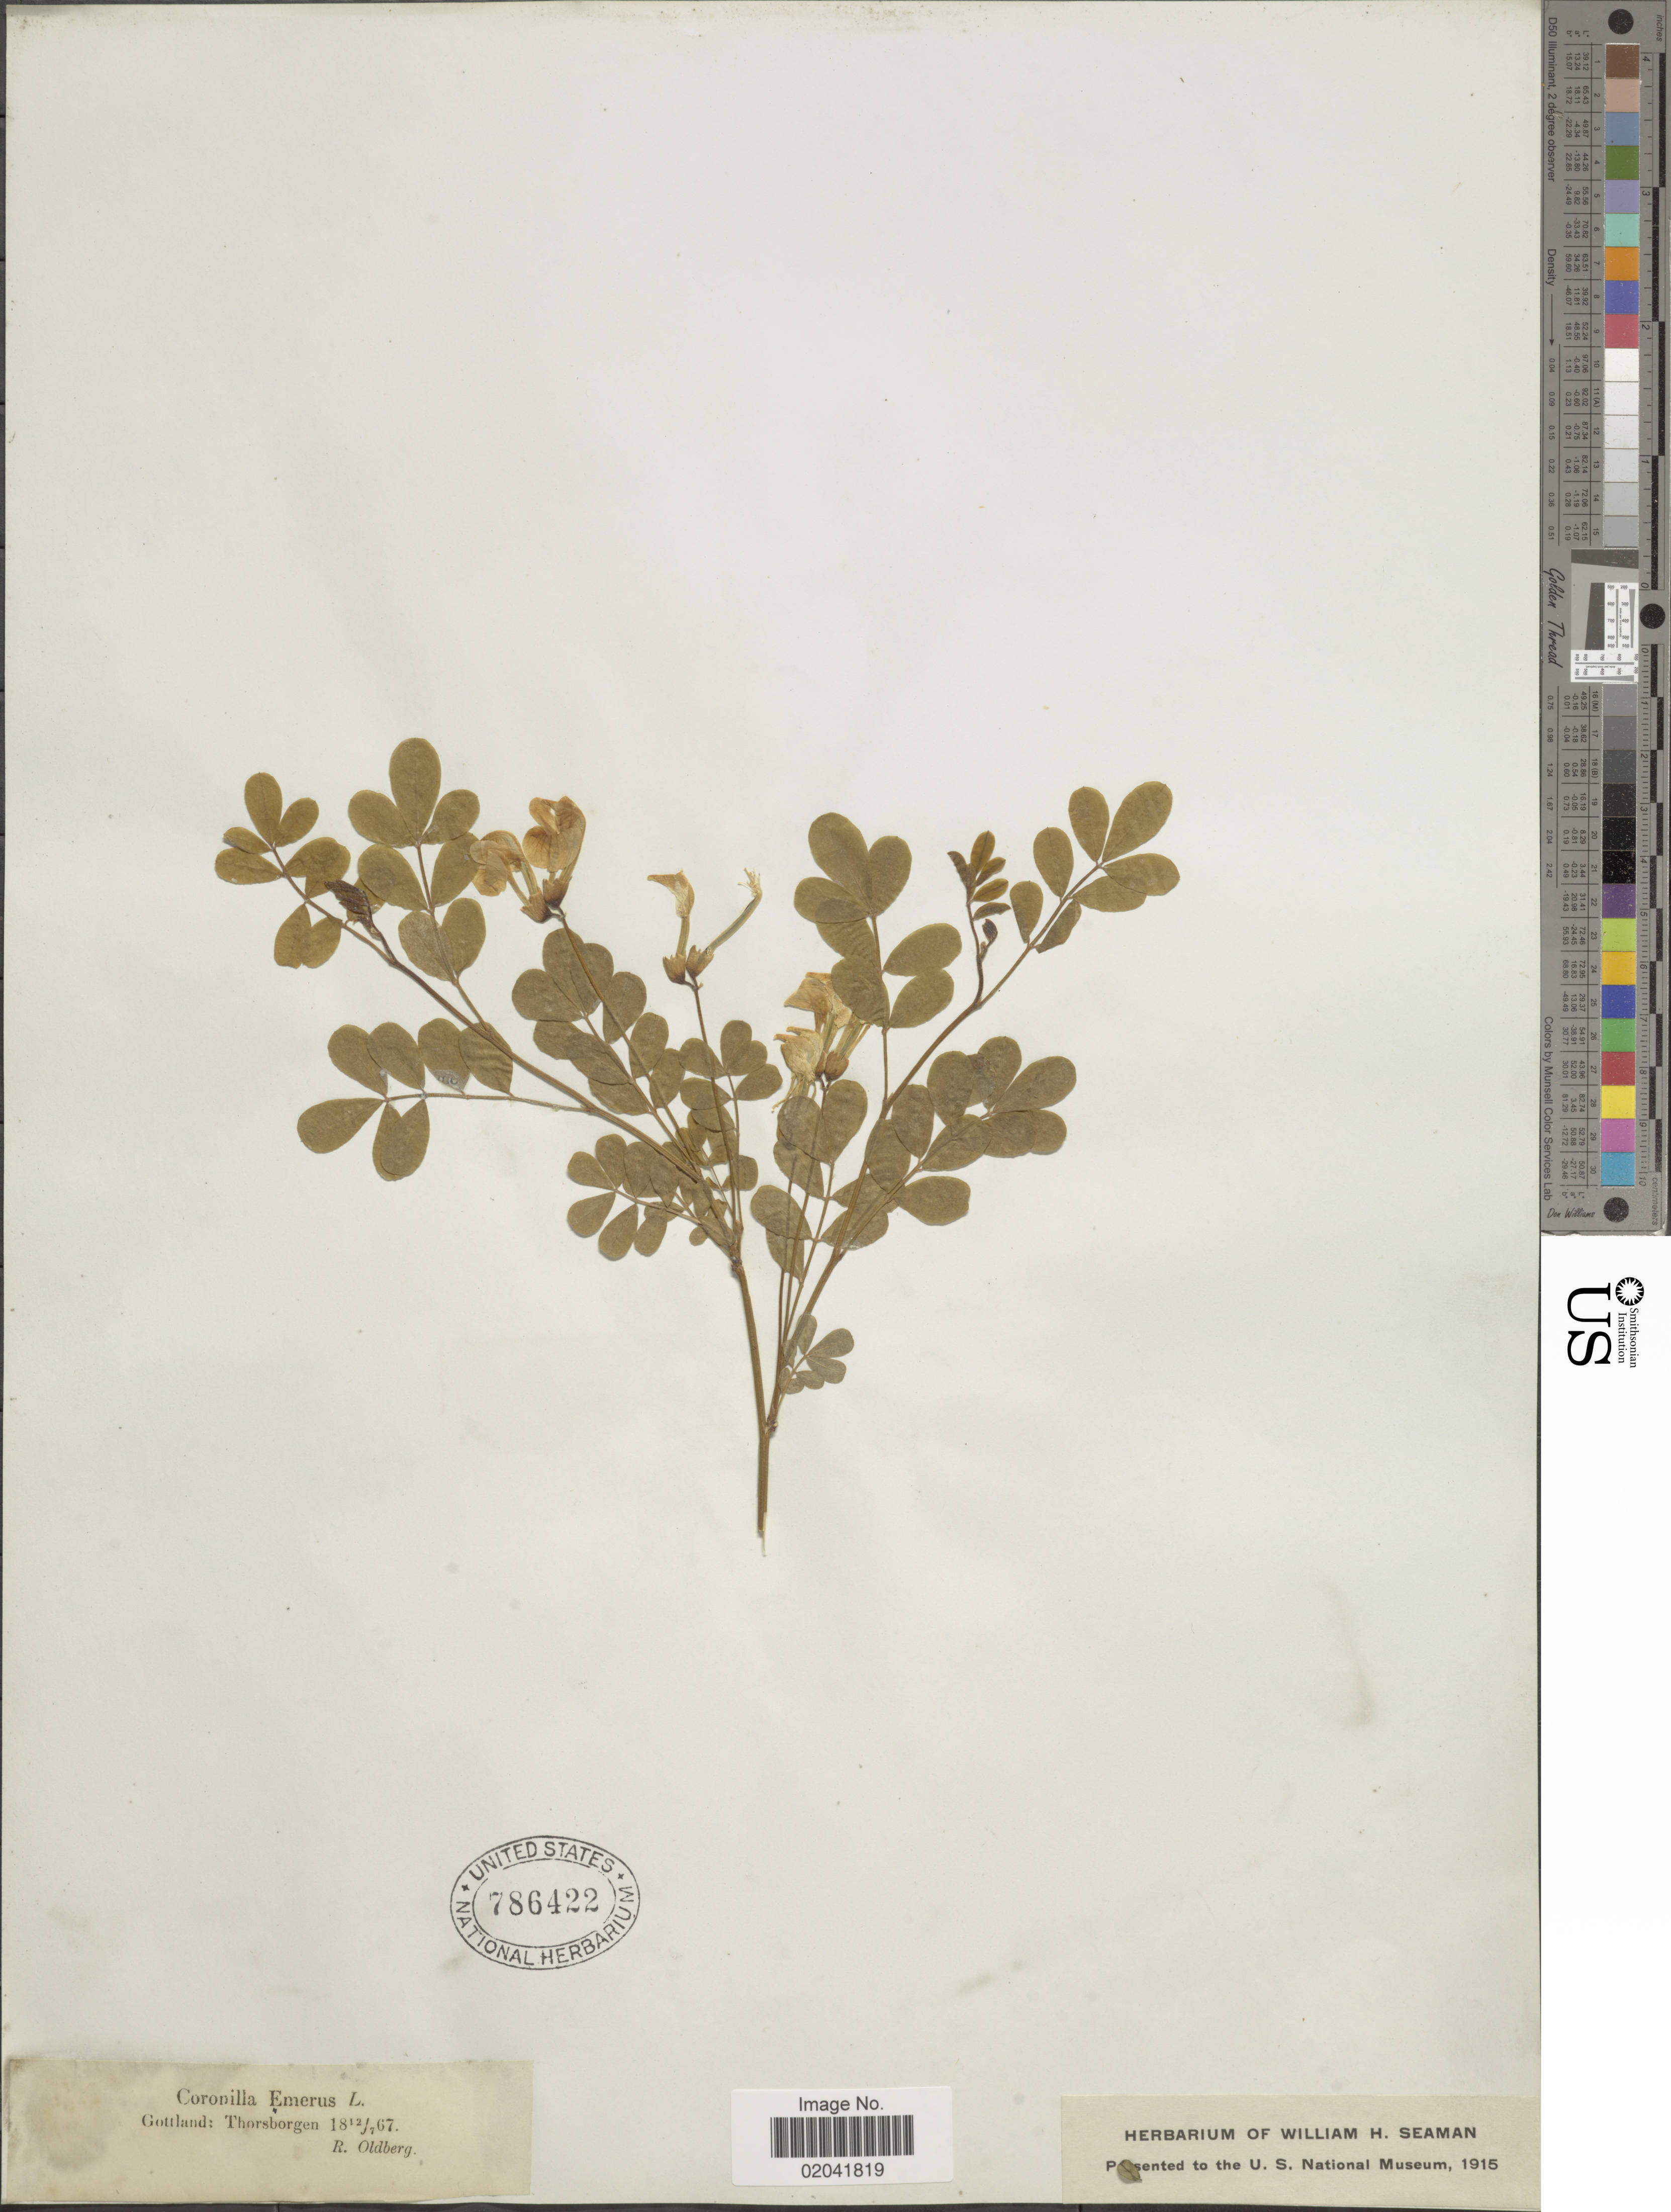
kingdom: Plantae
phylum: Tracheophyta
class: Magnoliopsida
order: Fabales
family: Fabaceae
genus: Coronilla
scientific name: Coronilla emerus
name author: L.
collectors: R. Oldberg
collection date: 1867-07-12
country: Sweden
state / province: Gotland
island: Gotland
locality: Gottland: Thorsborgen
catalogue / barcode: US 786422